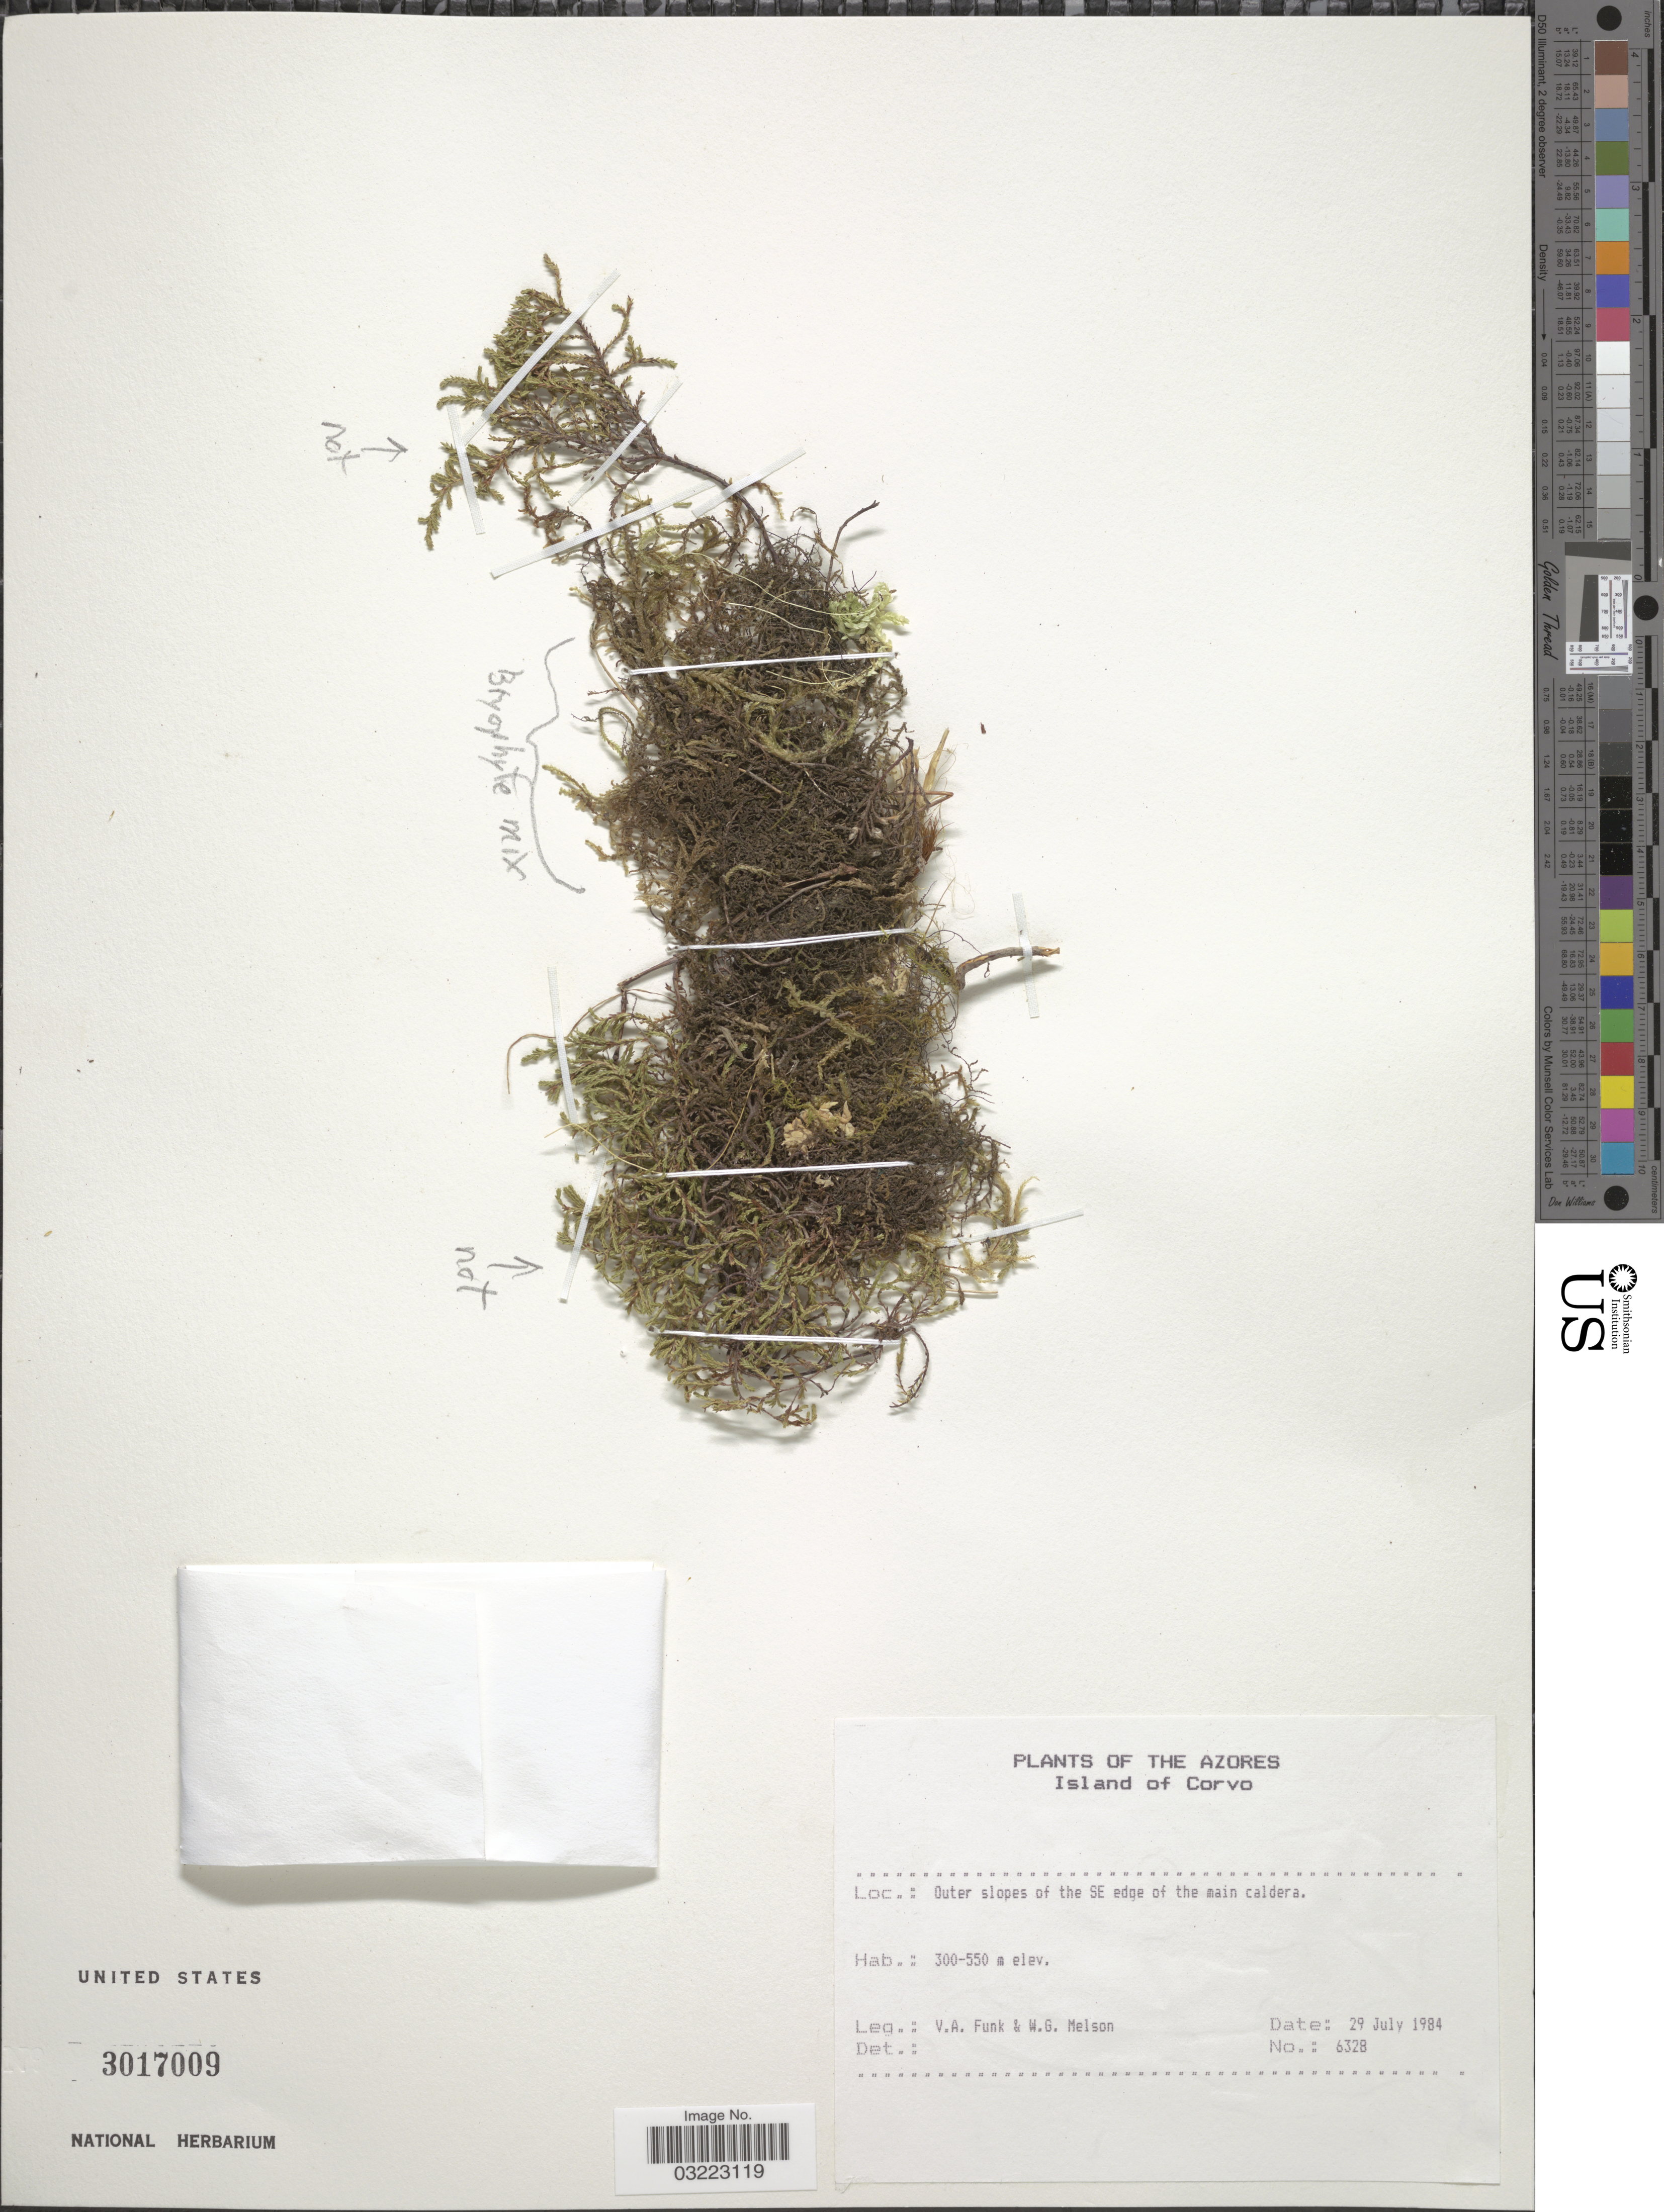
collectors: V. Funk & W. Melson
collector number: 6328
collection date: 1984-07-29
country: Portugal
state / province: Azores (Aut. Reg.)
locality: Island of Corvo. Outer slopes of the SE edge of the main caldera.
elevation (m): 300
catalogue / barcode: US 3017009